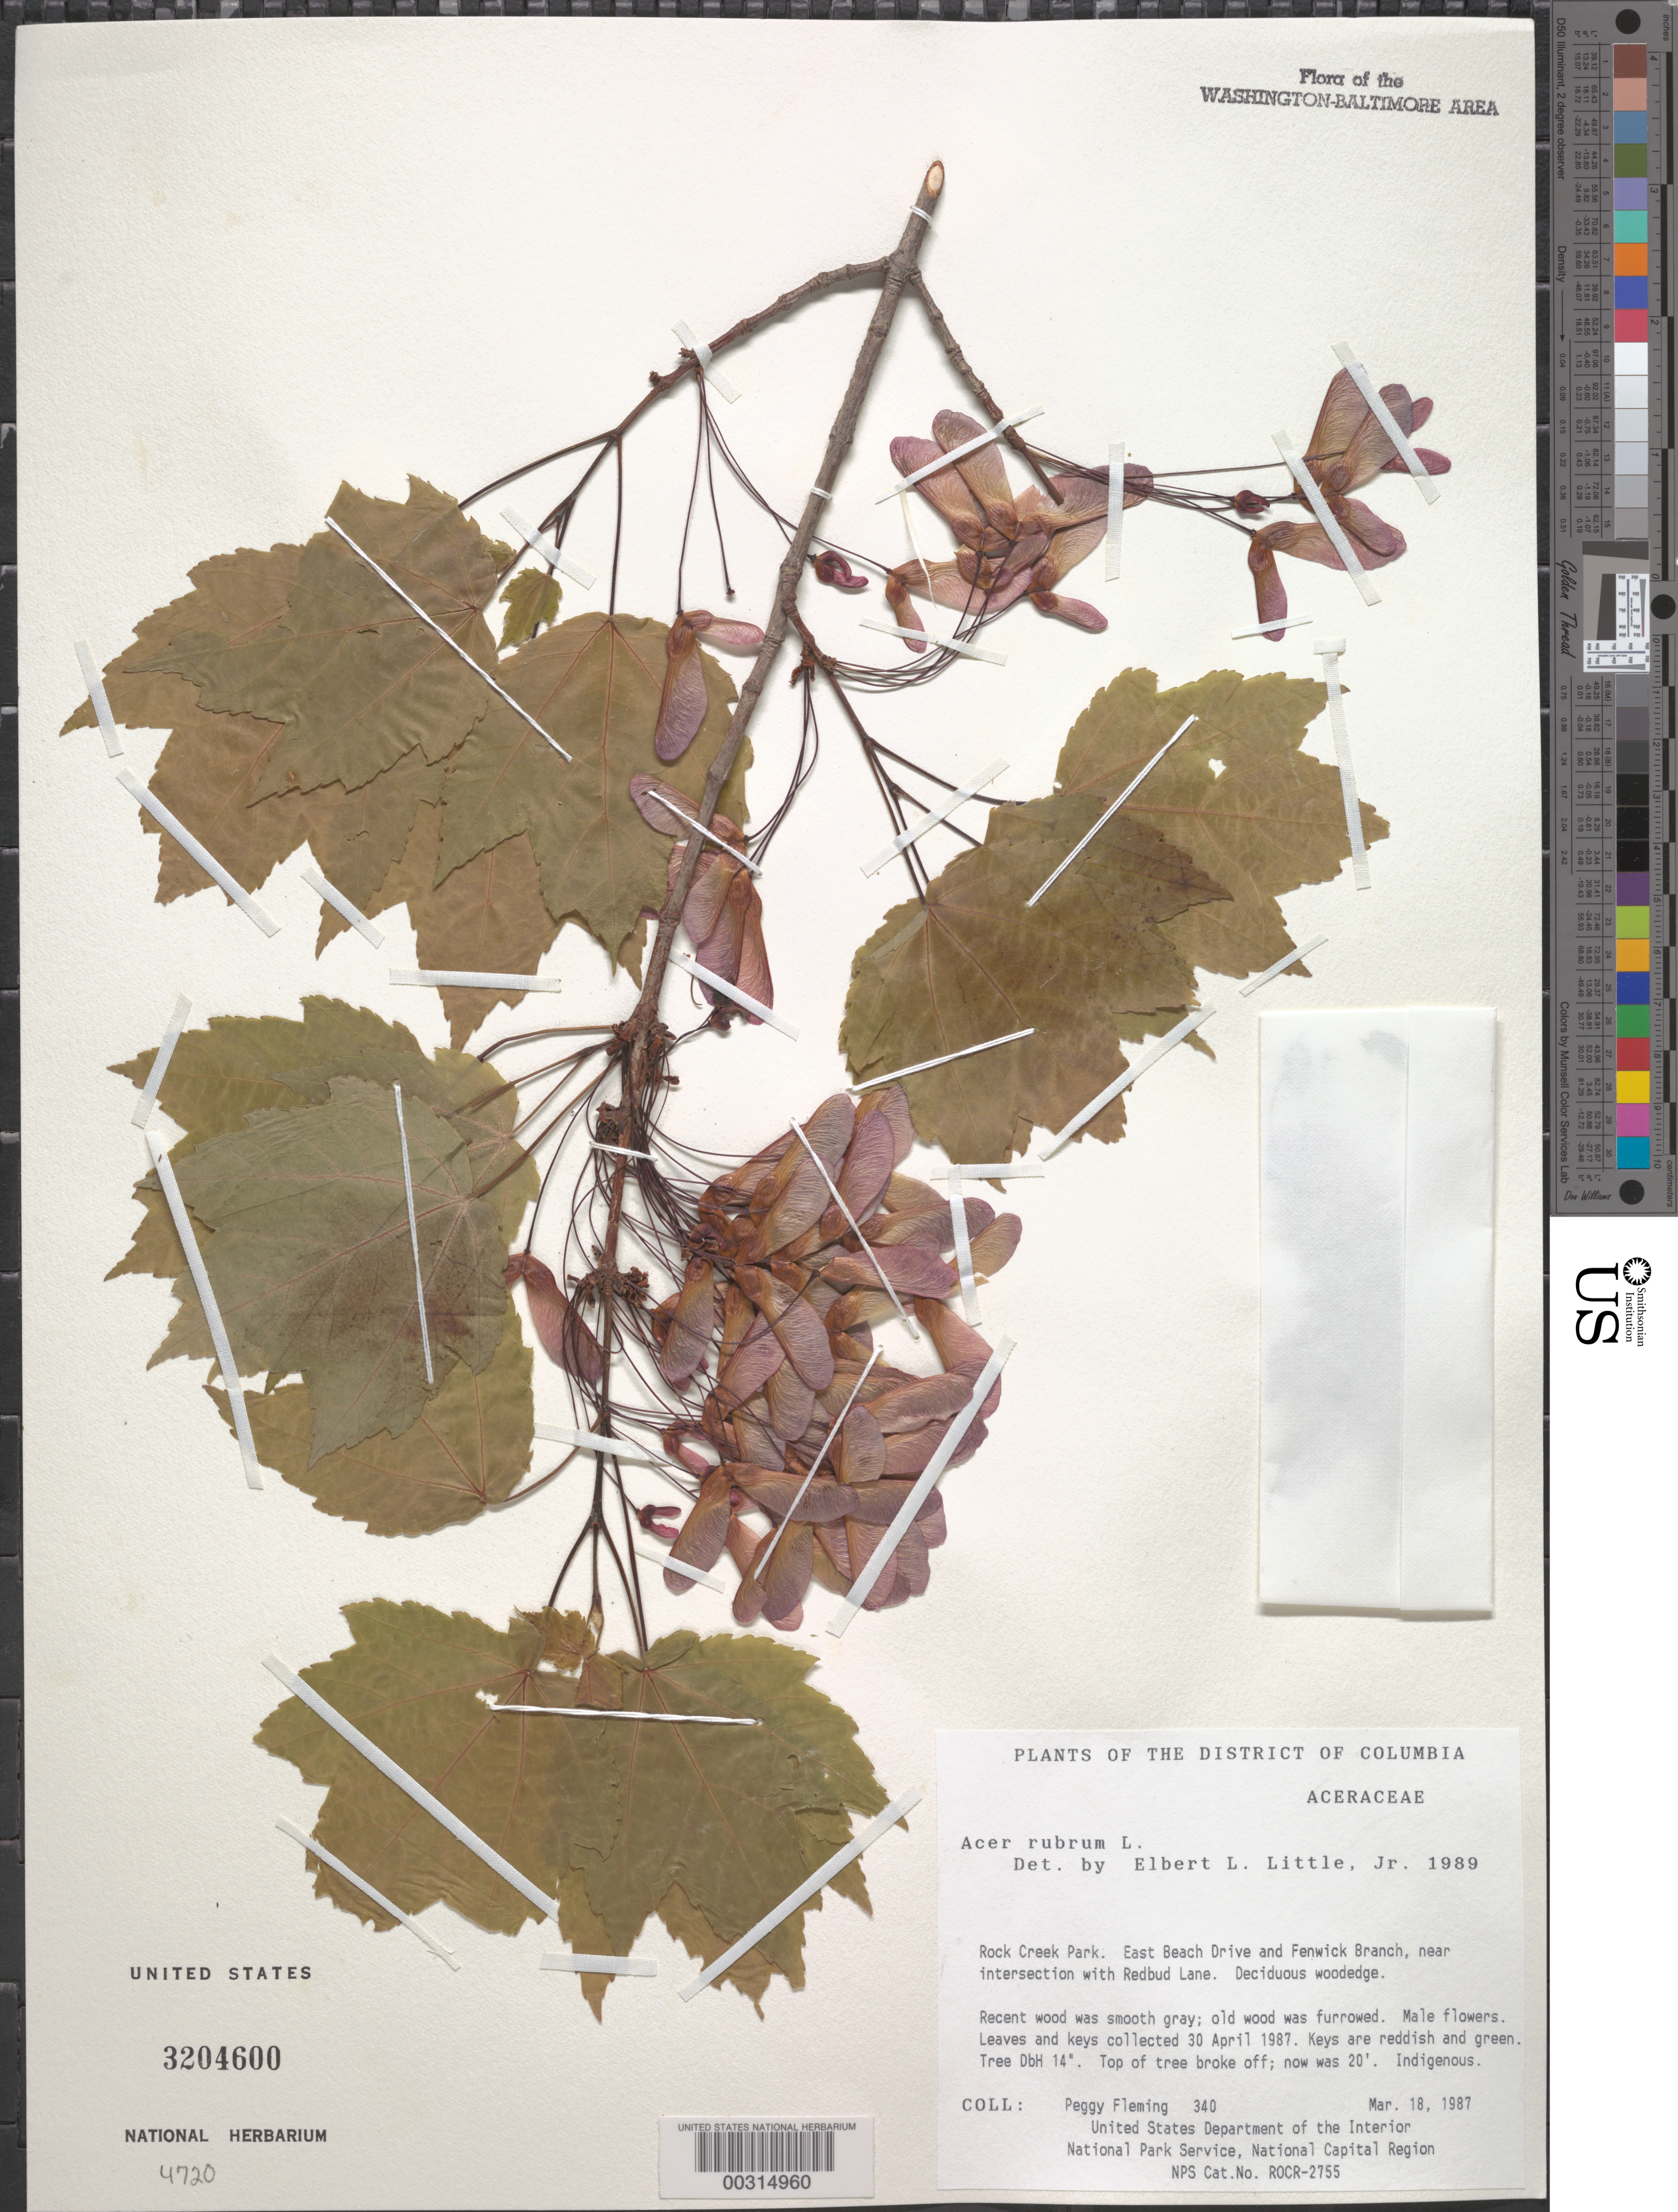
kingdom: Plantae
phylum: Tracheophyta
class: Magnoliopsida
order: Sapindales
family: Sapindaceae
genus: Acer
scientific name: Acer rubrum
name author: L.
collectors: P. Fleming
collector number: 340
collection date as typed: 18 Mar 1987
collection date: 1987-03-18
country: United States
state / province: District of Columbia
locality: Rock Creek Park, E Beach Drive and Fenwick Branch, near intersection with Redbud Lane Rock Creek Park & vicinity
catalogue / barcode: US 3204600